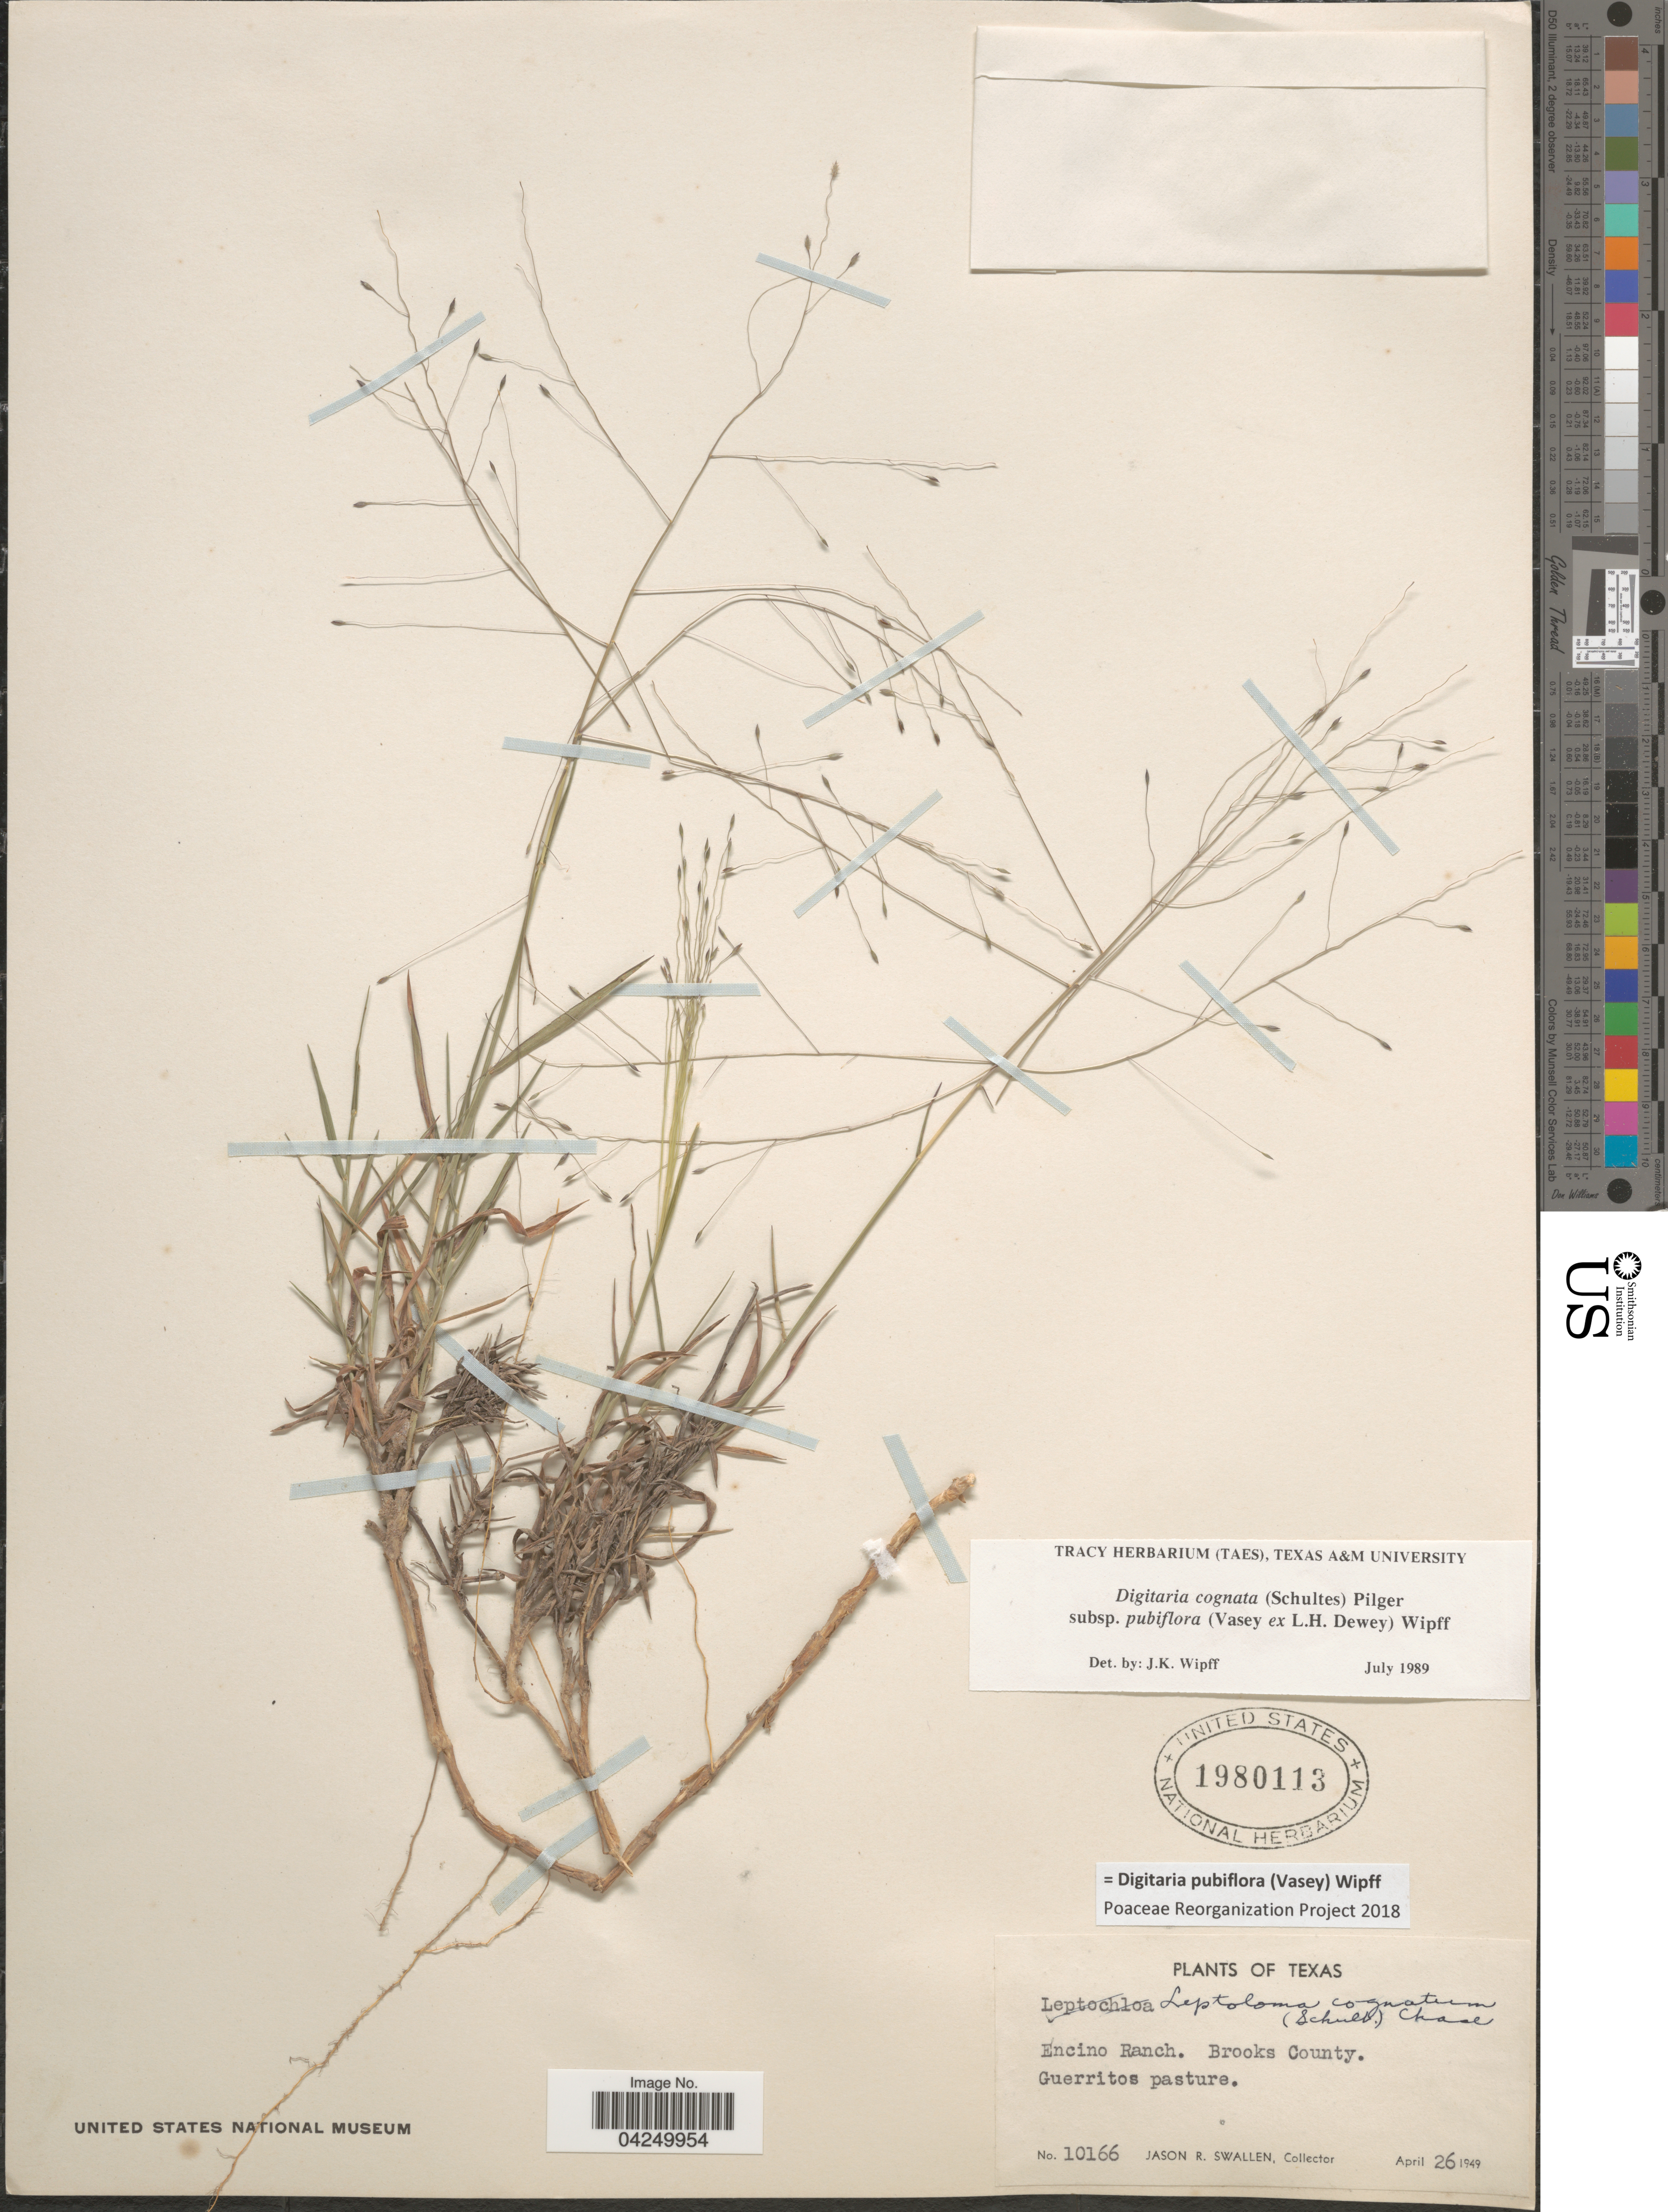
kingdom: Plantae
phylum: Tracheophyta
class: Liliopsida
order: Poales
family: Poaceae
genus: Digitaria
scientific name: Digitaria pubiflora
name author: (Vasey) Wipff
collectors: J. R. Swallen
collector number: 10166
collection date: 1949-04-26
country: United States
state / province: Texas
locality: Encino Ranch. Brooks County.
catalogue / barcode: US 1980113